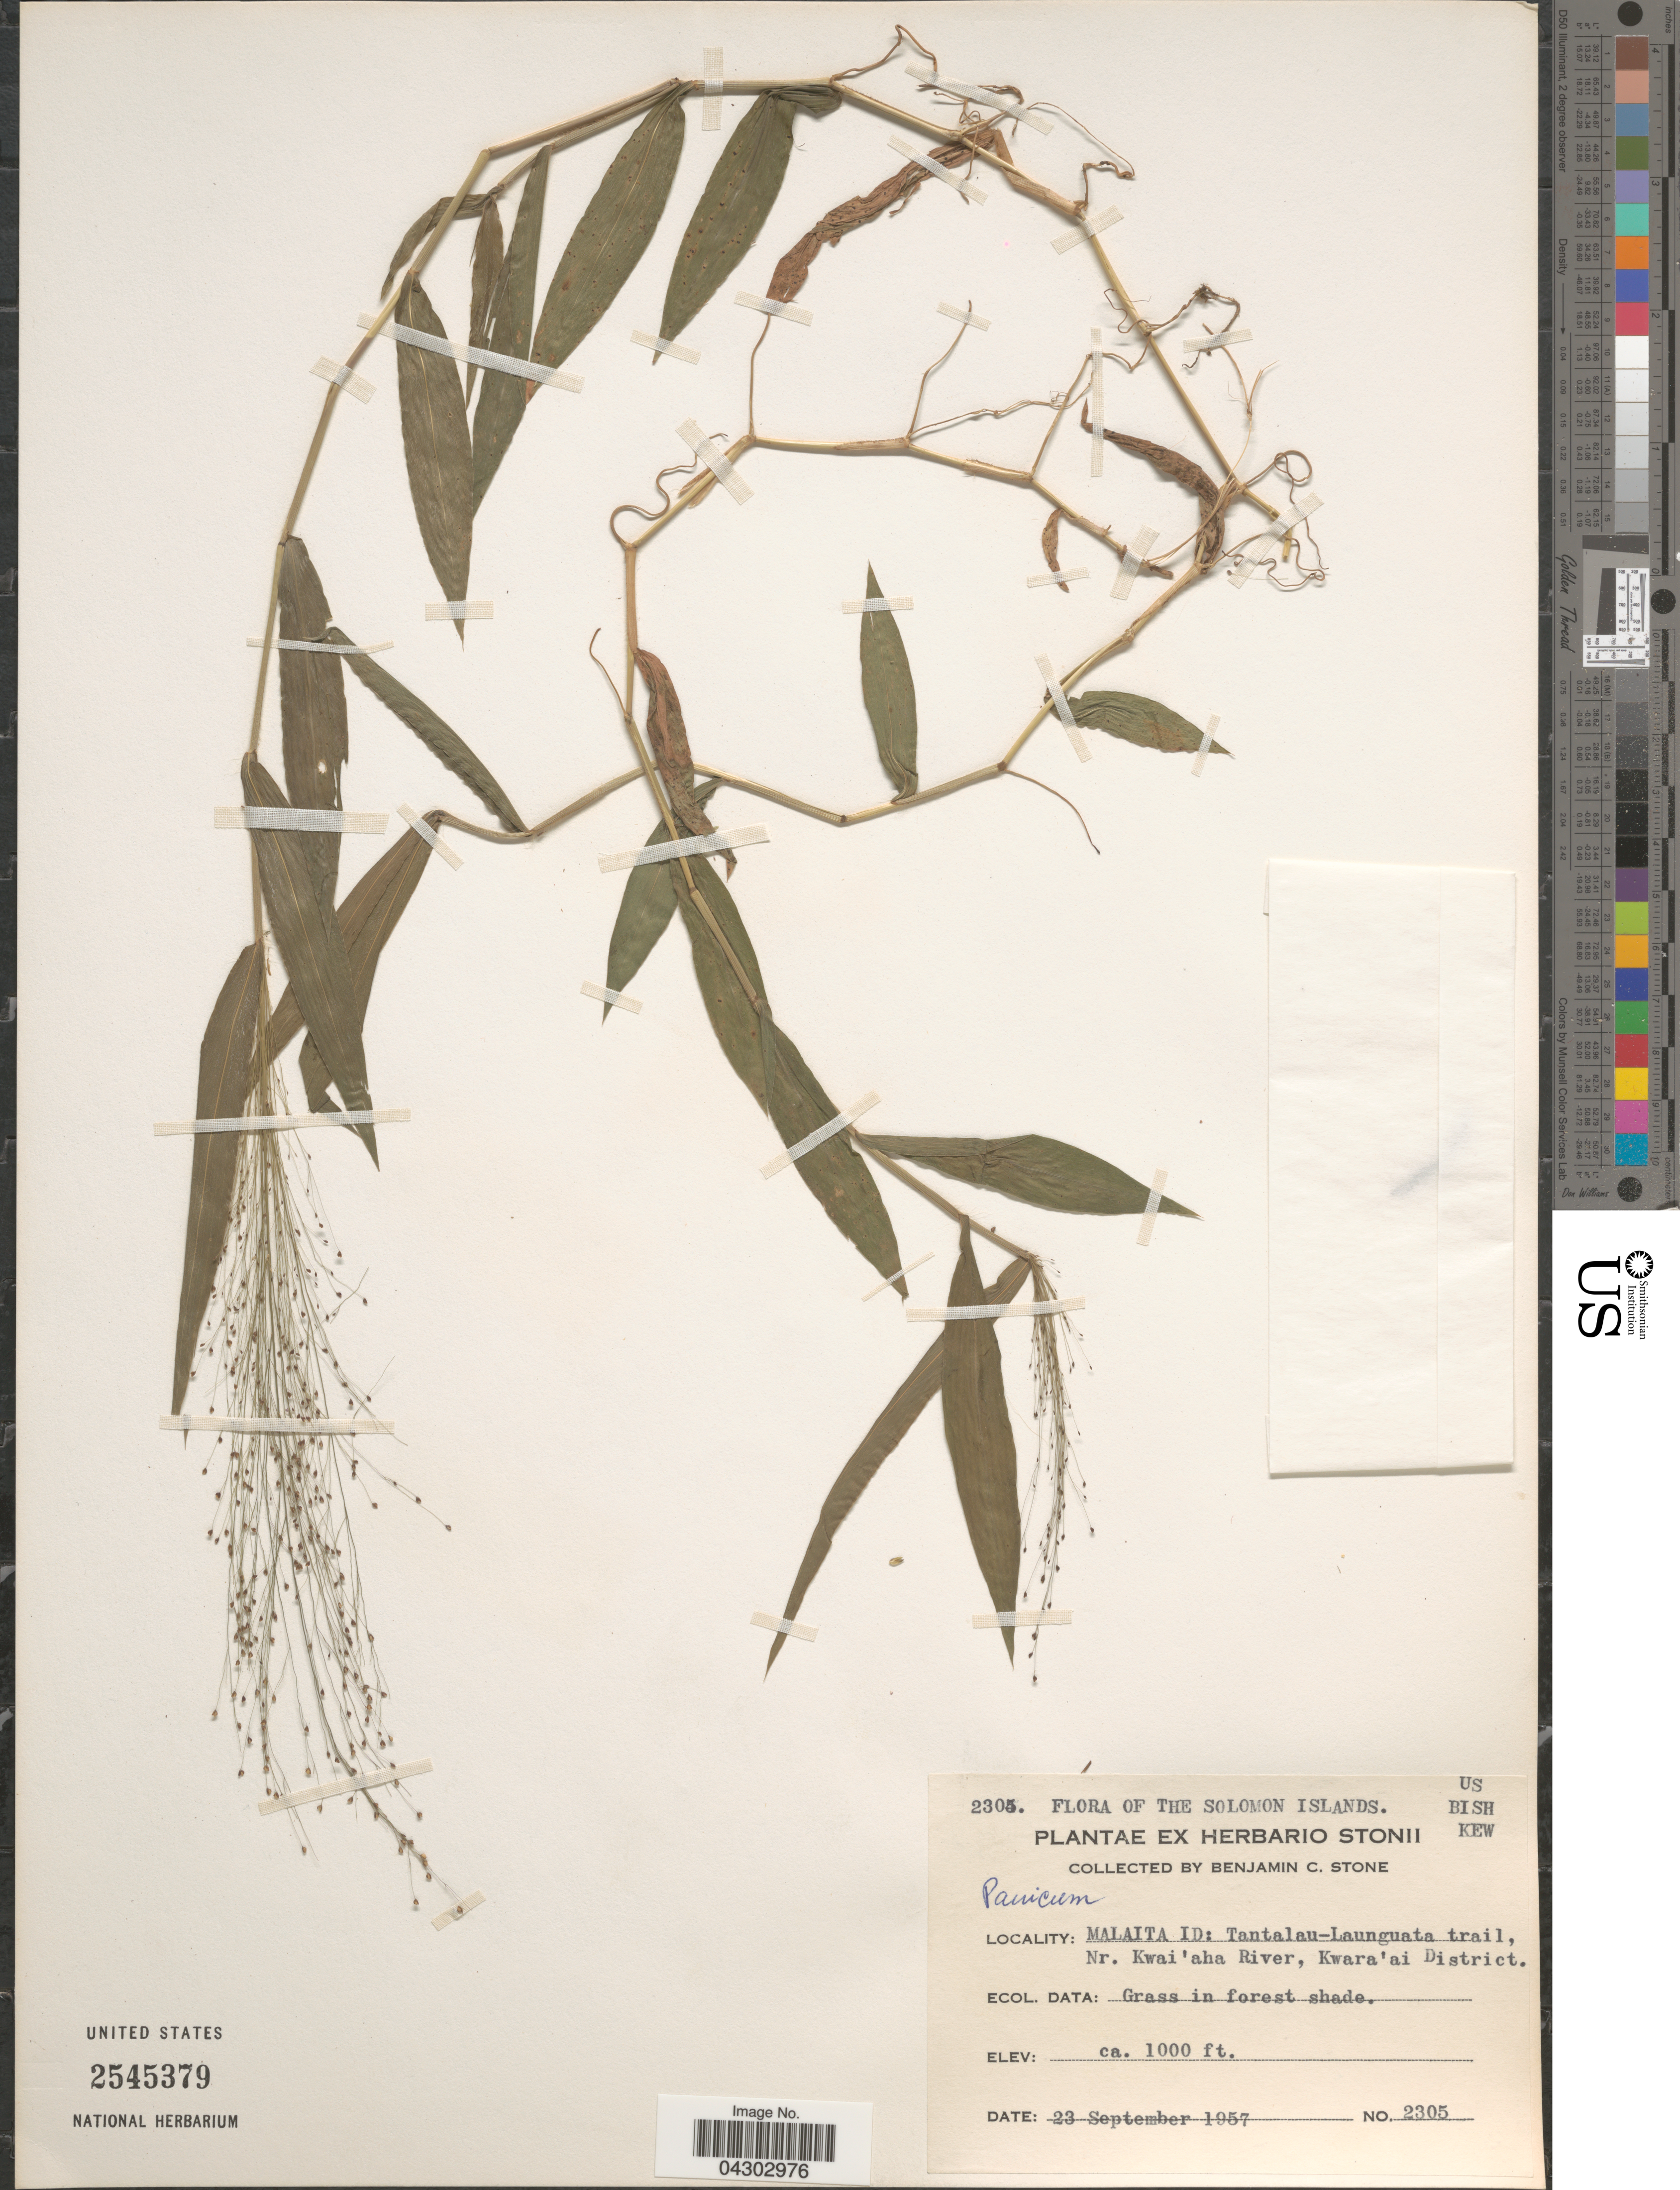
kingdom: Plantae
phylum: Tracheophyta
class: Liliopsida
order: Poales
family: Poaceae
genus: Panicum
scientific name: Panicum sp.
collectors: B. C. Stone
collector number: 2305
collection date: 1957-09-23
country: Solomon Islands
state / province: Solomon Islands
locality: Malaita Id: Tantalau-Launguata trail, Nr. Kwai-aha River, Kwara'ai District.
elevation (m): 305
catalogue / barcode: US 2545379